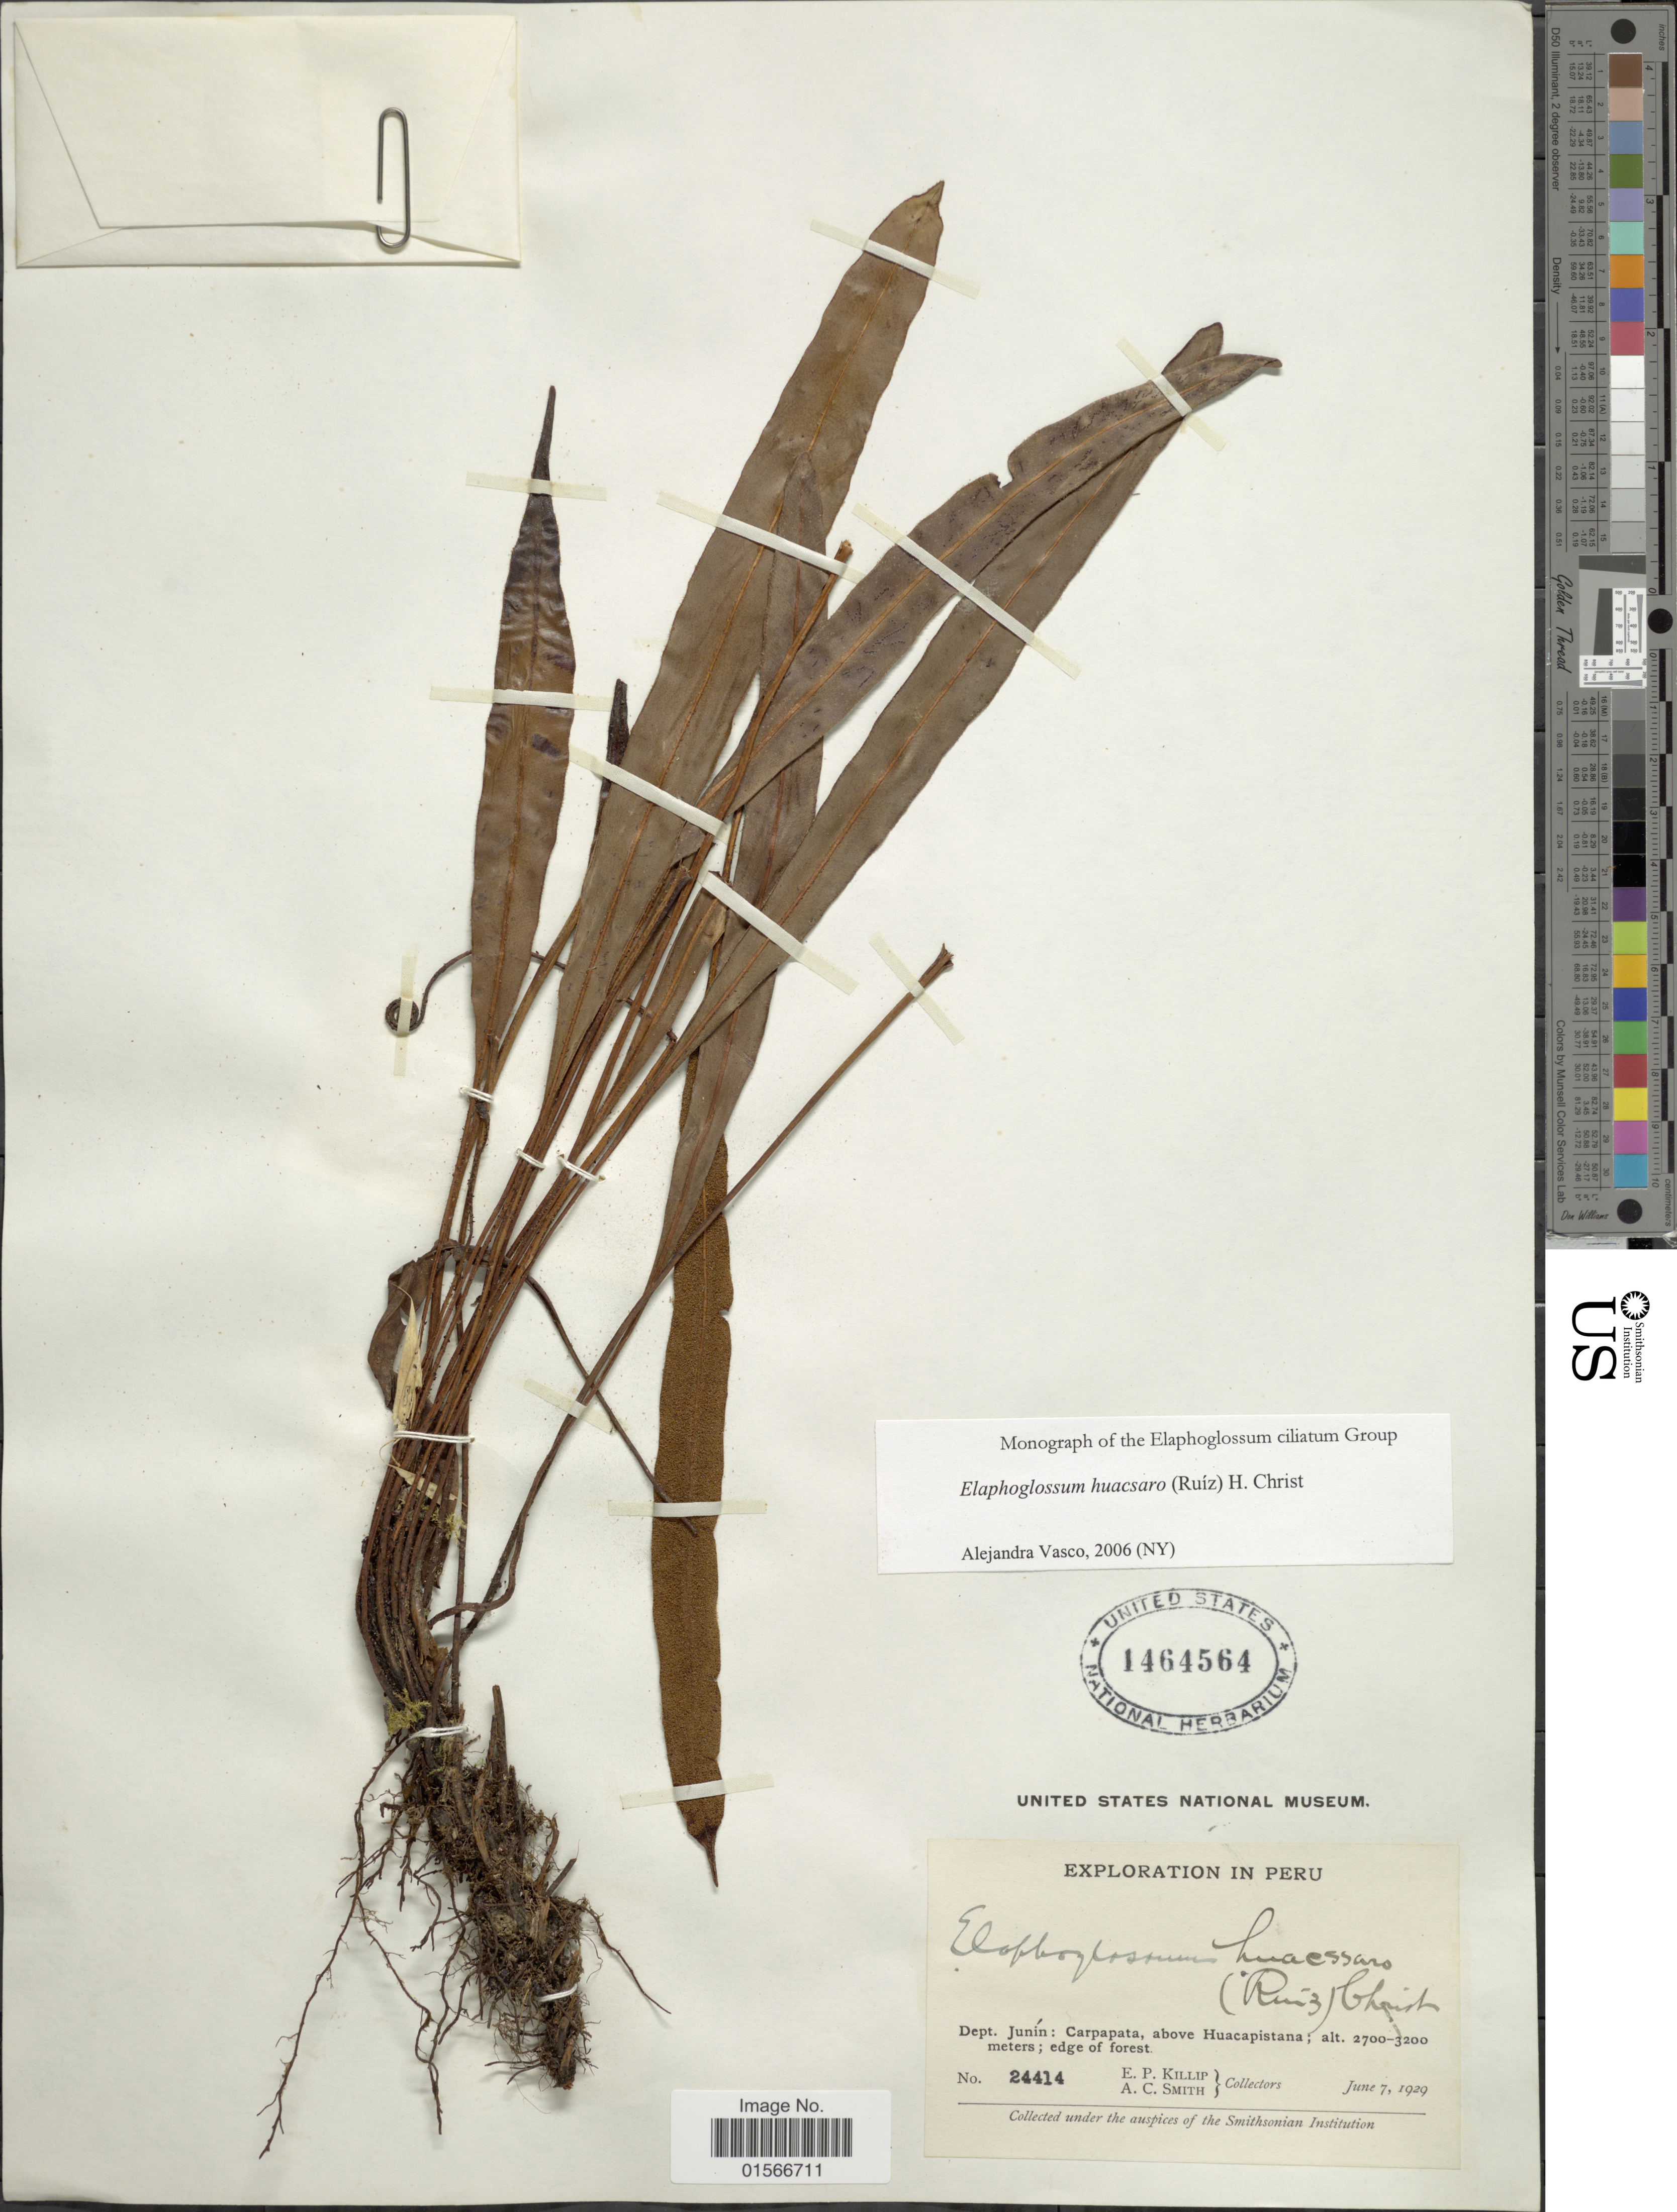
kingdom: Plantae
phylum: Tracheophyta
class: Polypodiopsida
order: Polypodiales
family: Dryopteridaceae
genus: Elaphoglossum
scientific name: Elaphoglossum huacsaro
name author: (Ruiz) Christ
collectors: E. P. Killip & A. C. Smith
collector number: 24414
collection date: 1929-06-07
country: Peru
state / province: Junín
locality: Dept. Junín: Carpapata, above Huacapistana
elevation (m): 2700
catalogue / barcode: US 1464564